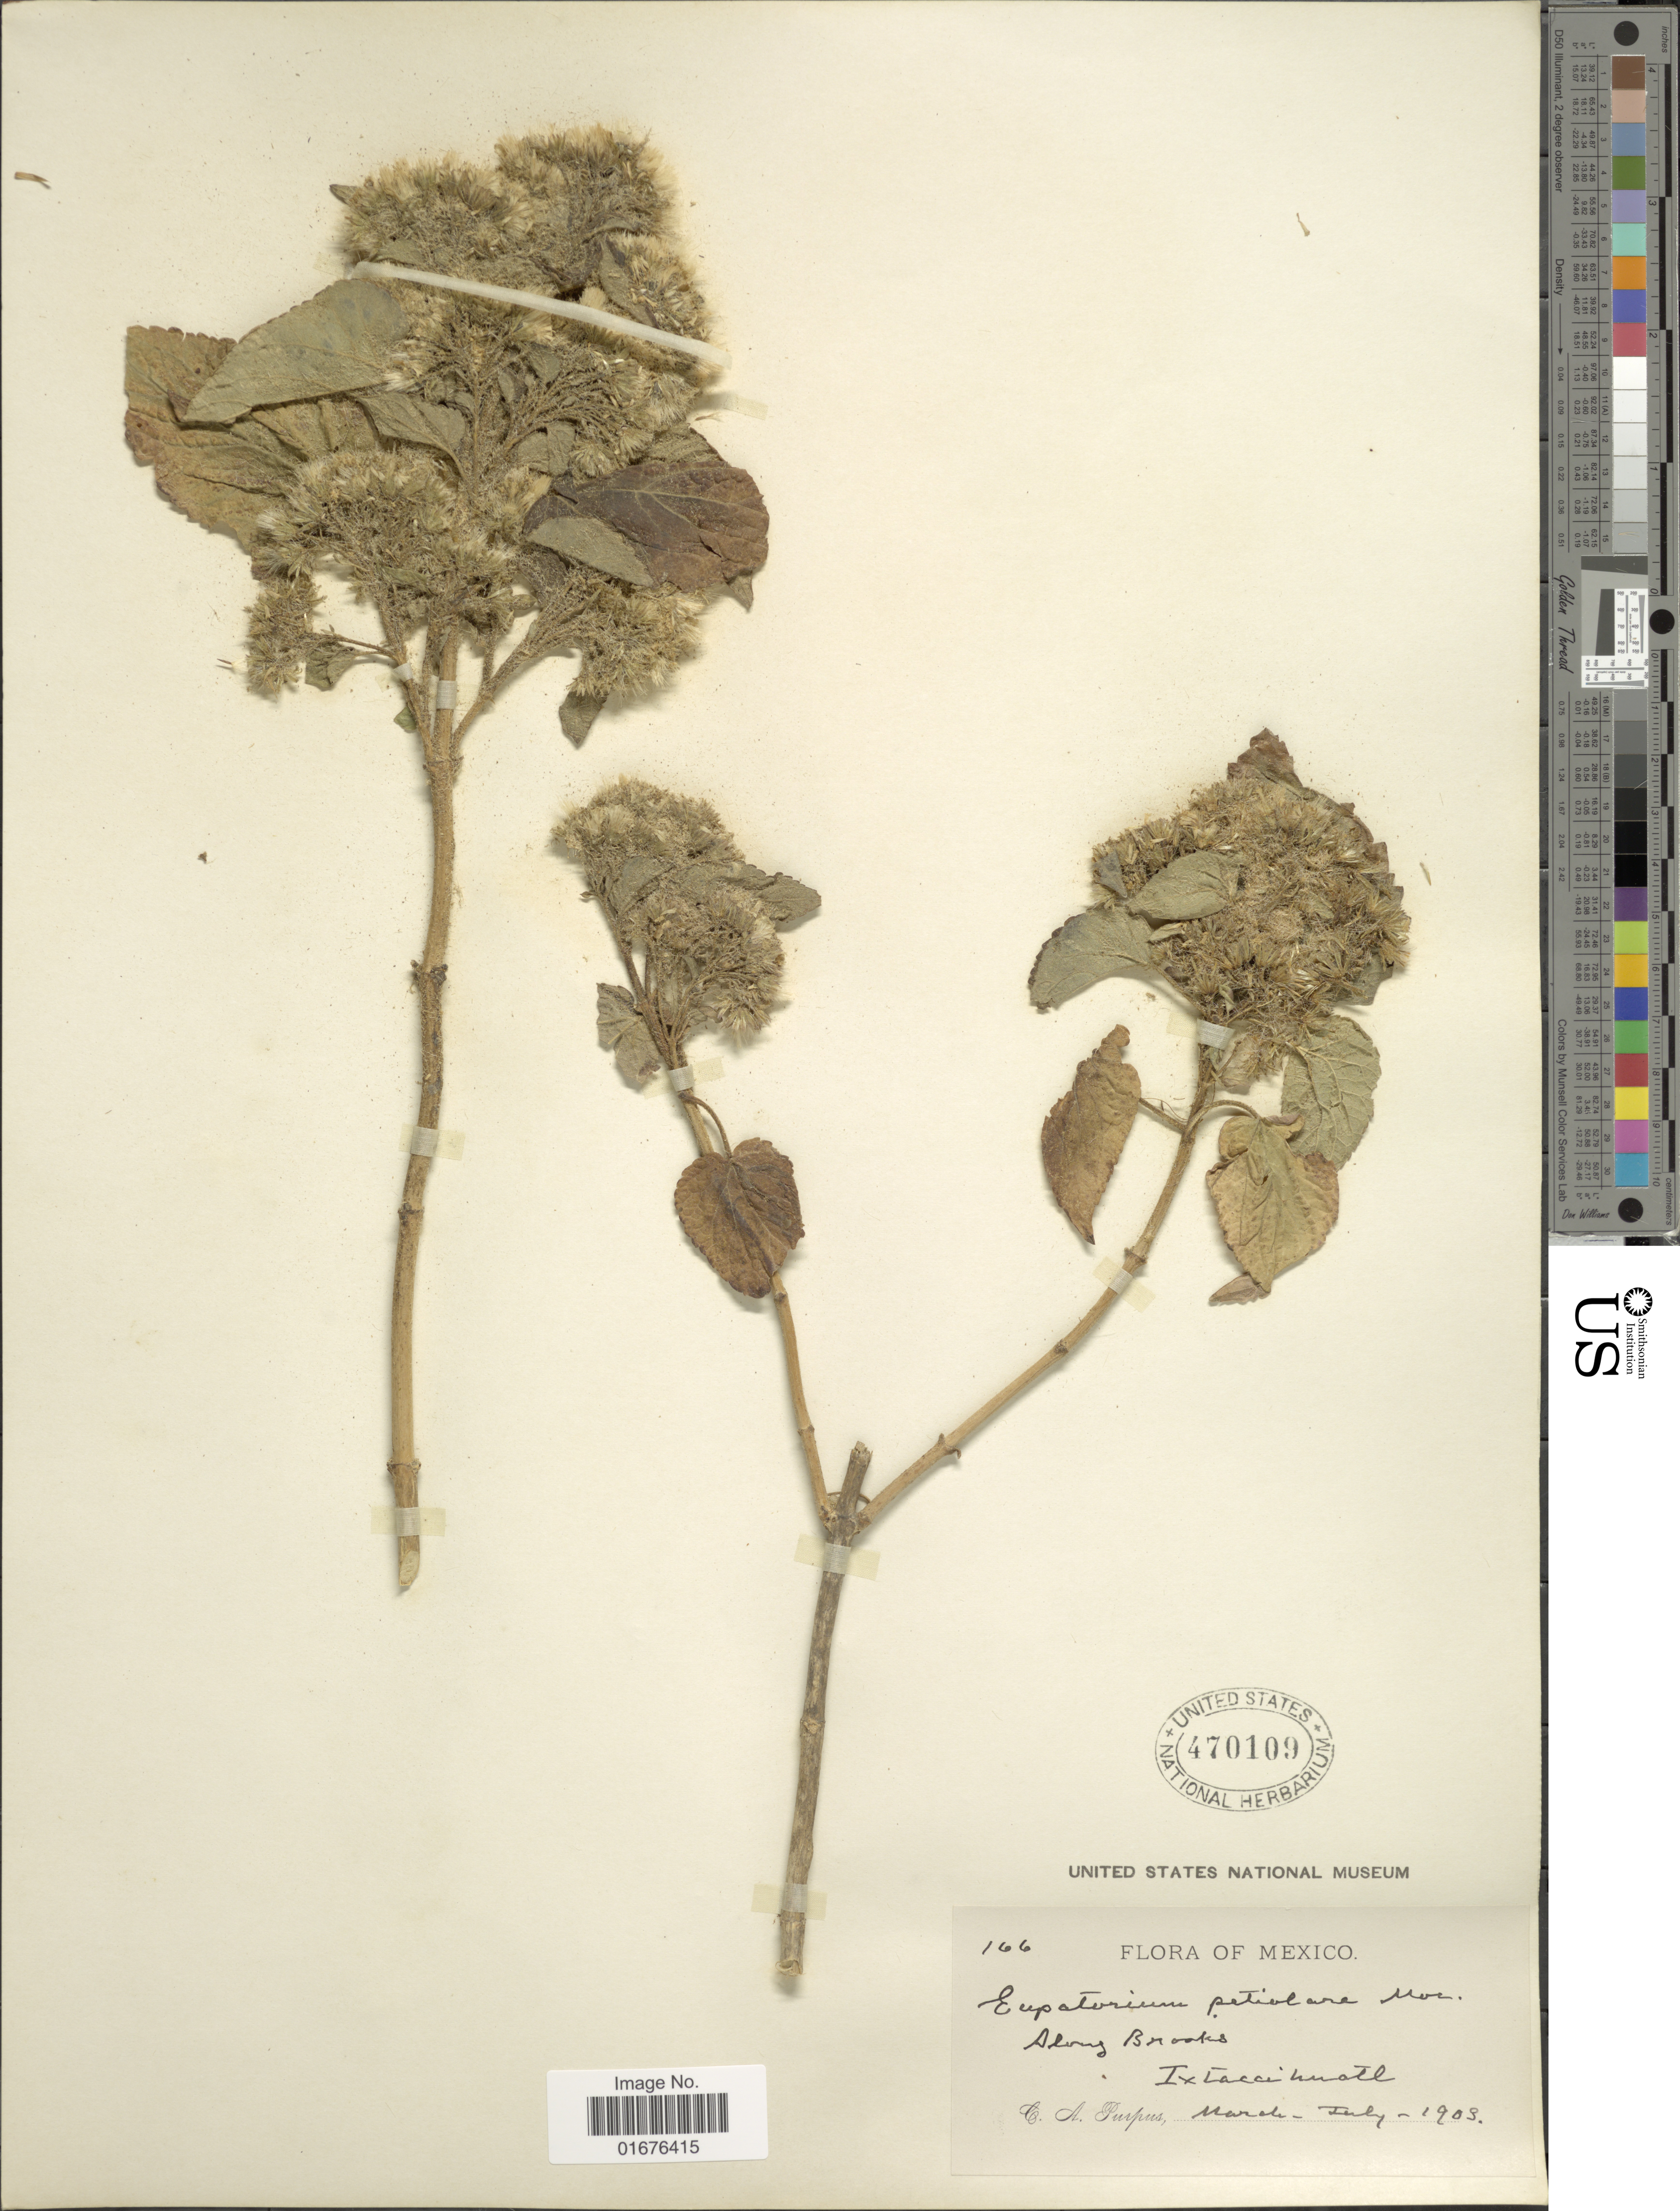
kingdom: Plantae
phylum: Tracheophyta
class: Magnoliopsida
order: Asterales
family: Asteraceae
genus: Ageratina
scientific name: Ageratina petiolaris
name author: (Moc. & Sessé ex DC.) R.M. King & H. Rob.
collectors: C. A. Purpus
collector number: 166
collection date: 1903-03/1903-07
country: Mexico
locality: Along Brooks, Ixtaccihuatl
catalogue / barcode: US 470109